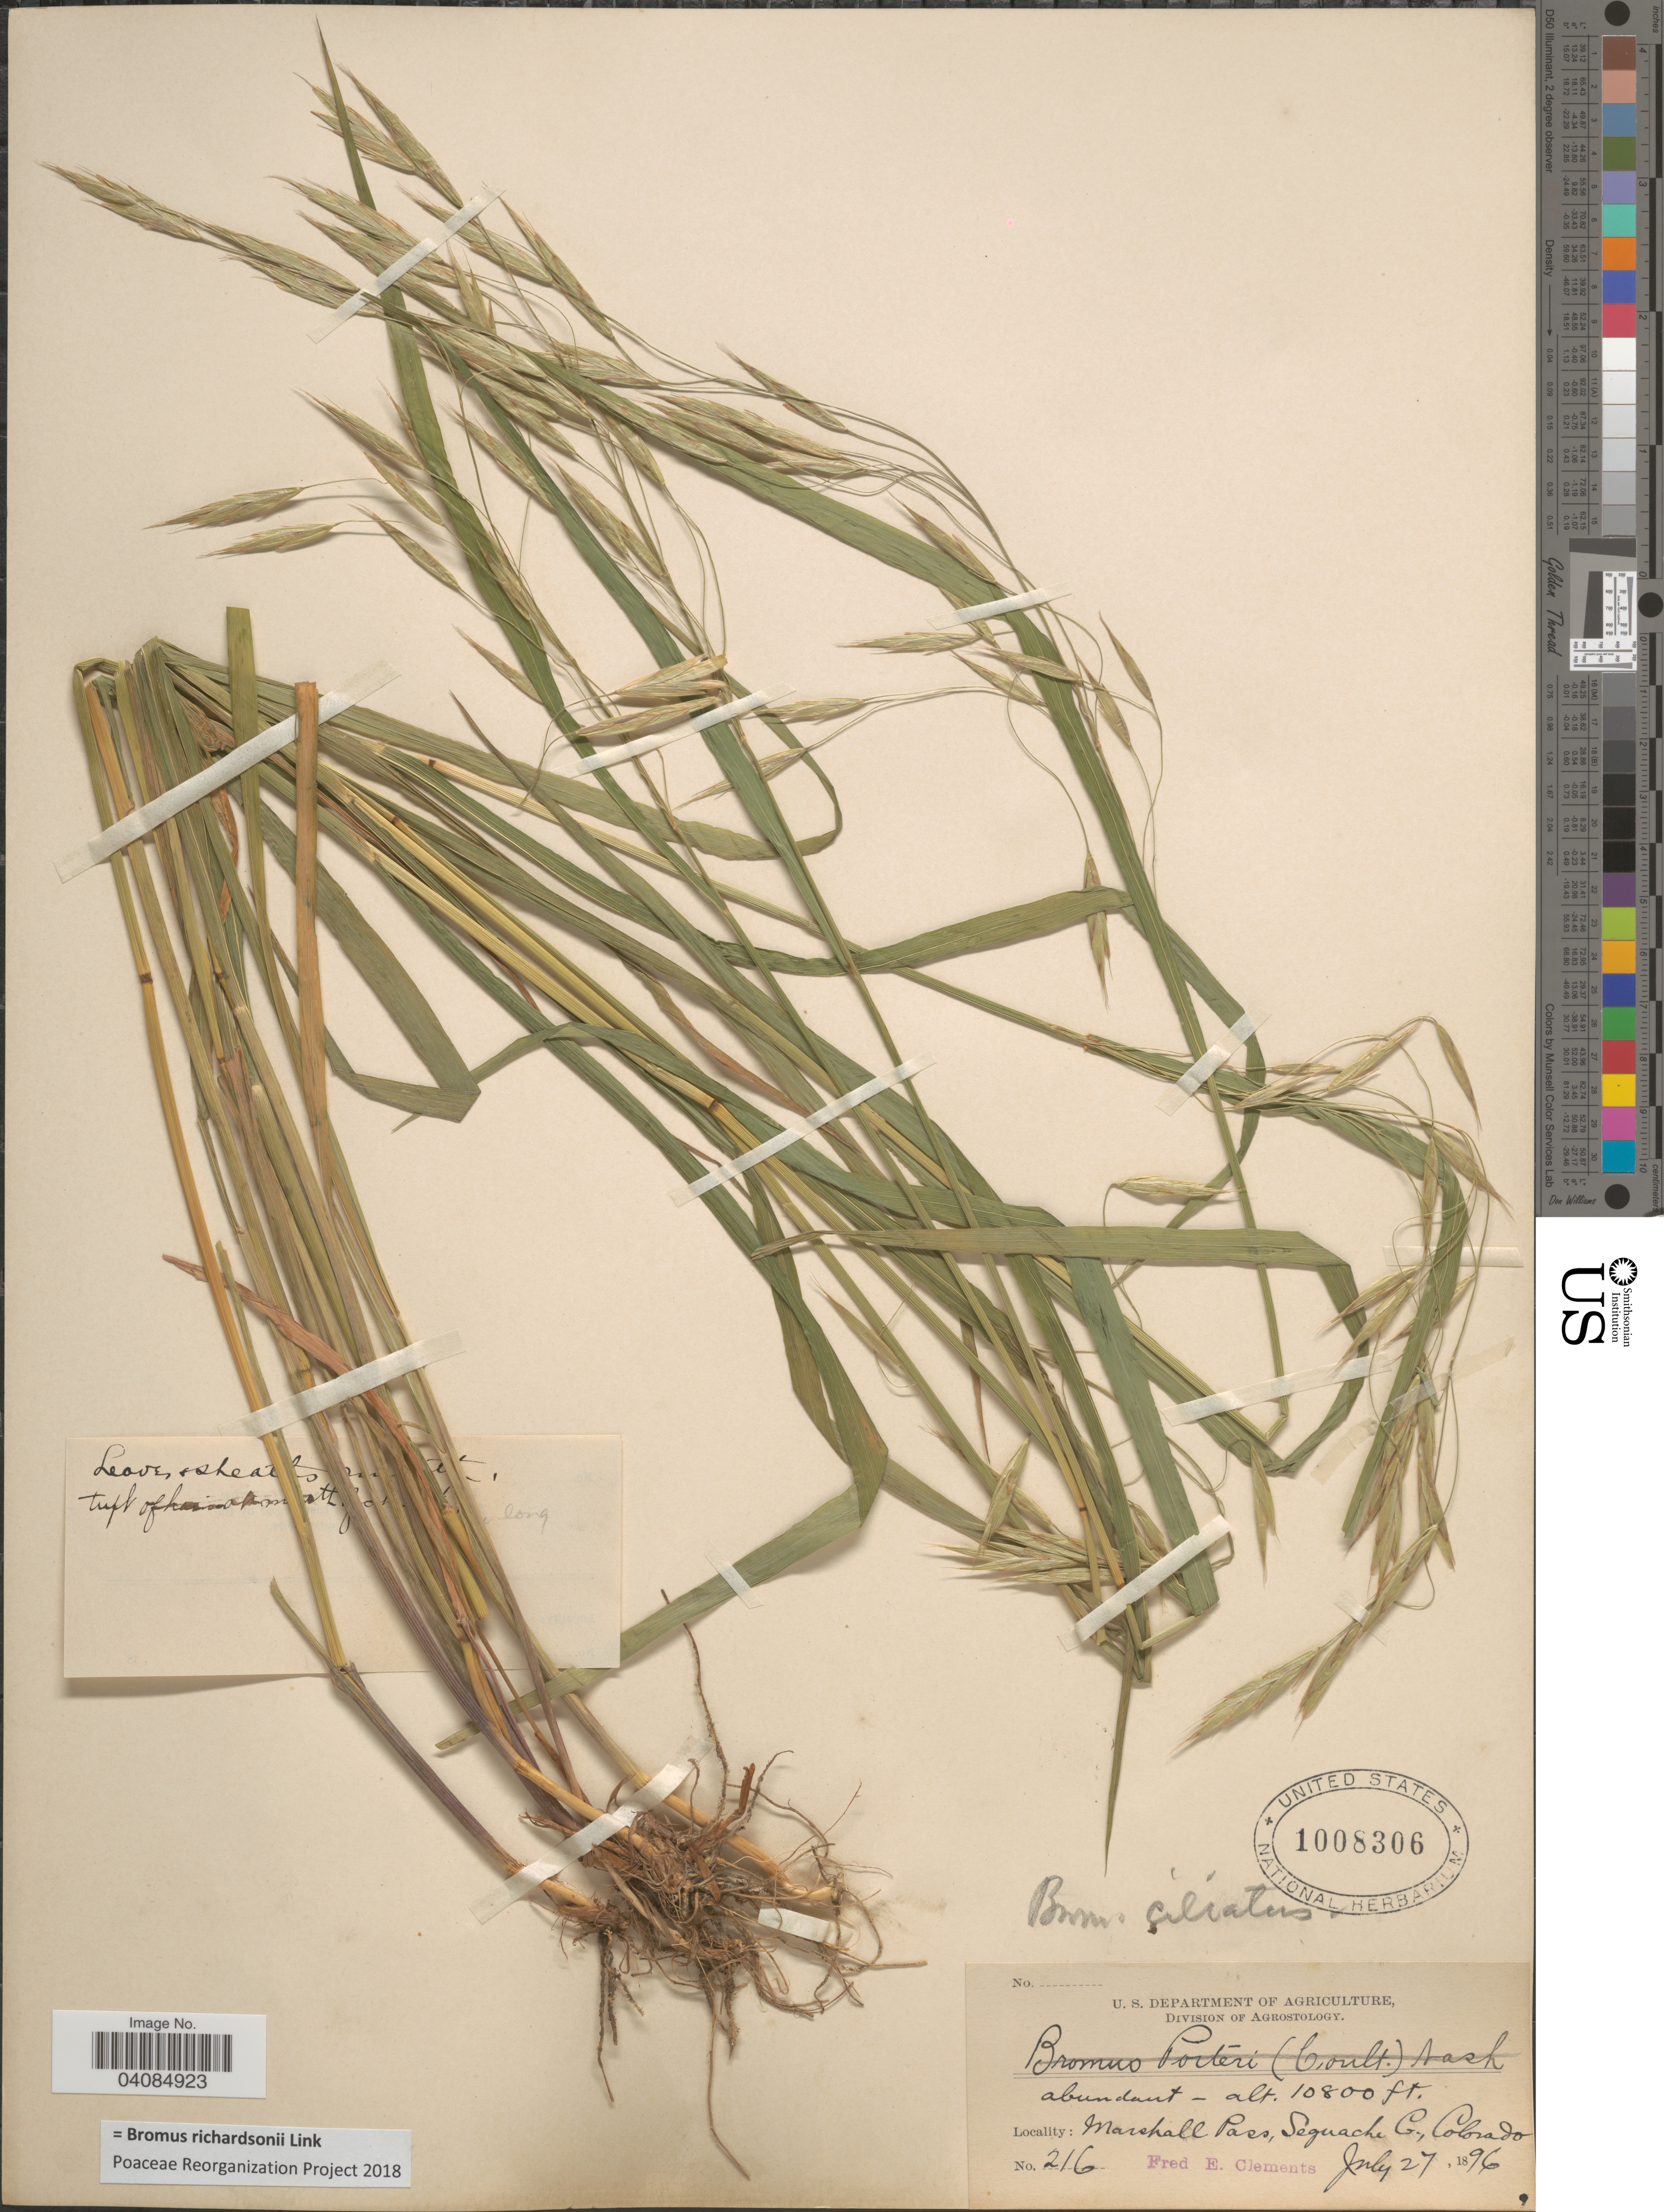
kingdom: Plantae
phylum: Tracheophyta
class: Liliopsida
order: Poales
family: Poaceae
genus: Bromus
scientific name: Bromus racemosus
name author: L.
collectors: F. E. Clements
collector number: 216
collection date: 1896-07-27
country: United States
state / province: Colorado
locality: Marshall Pass, Seguache Co.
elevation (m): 3292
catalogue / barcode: US 1008306